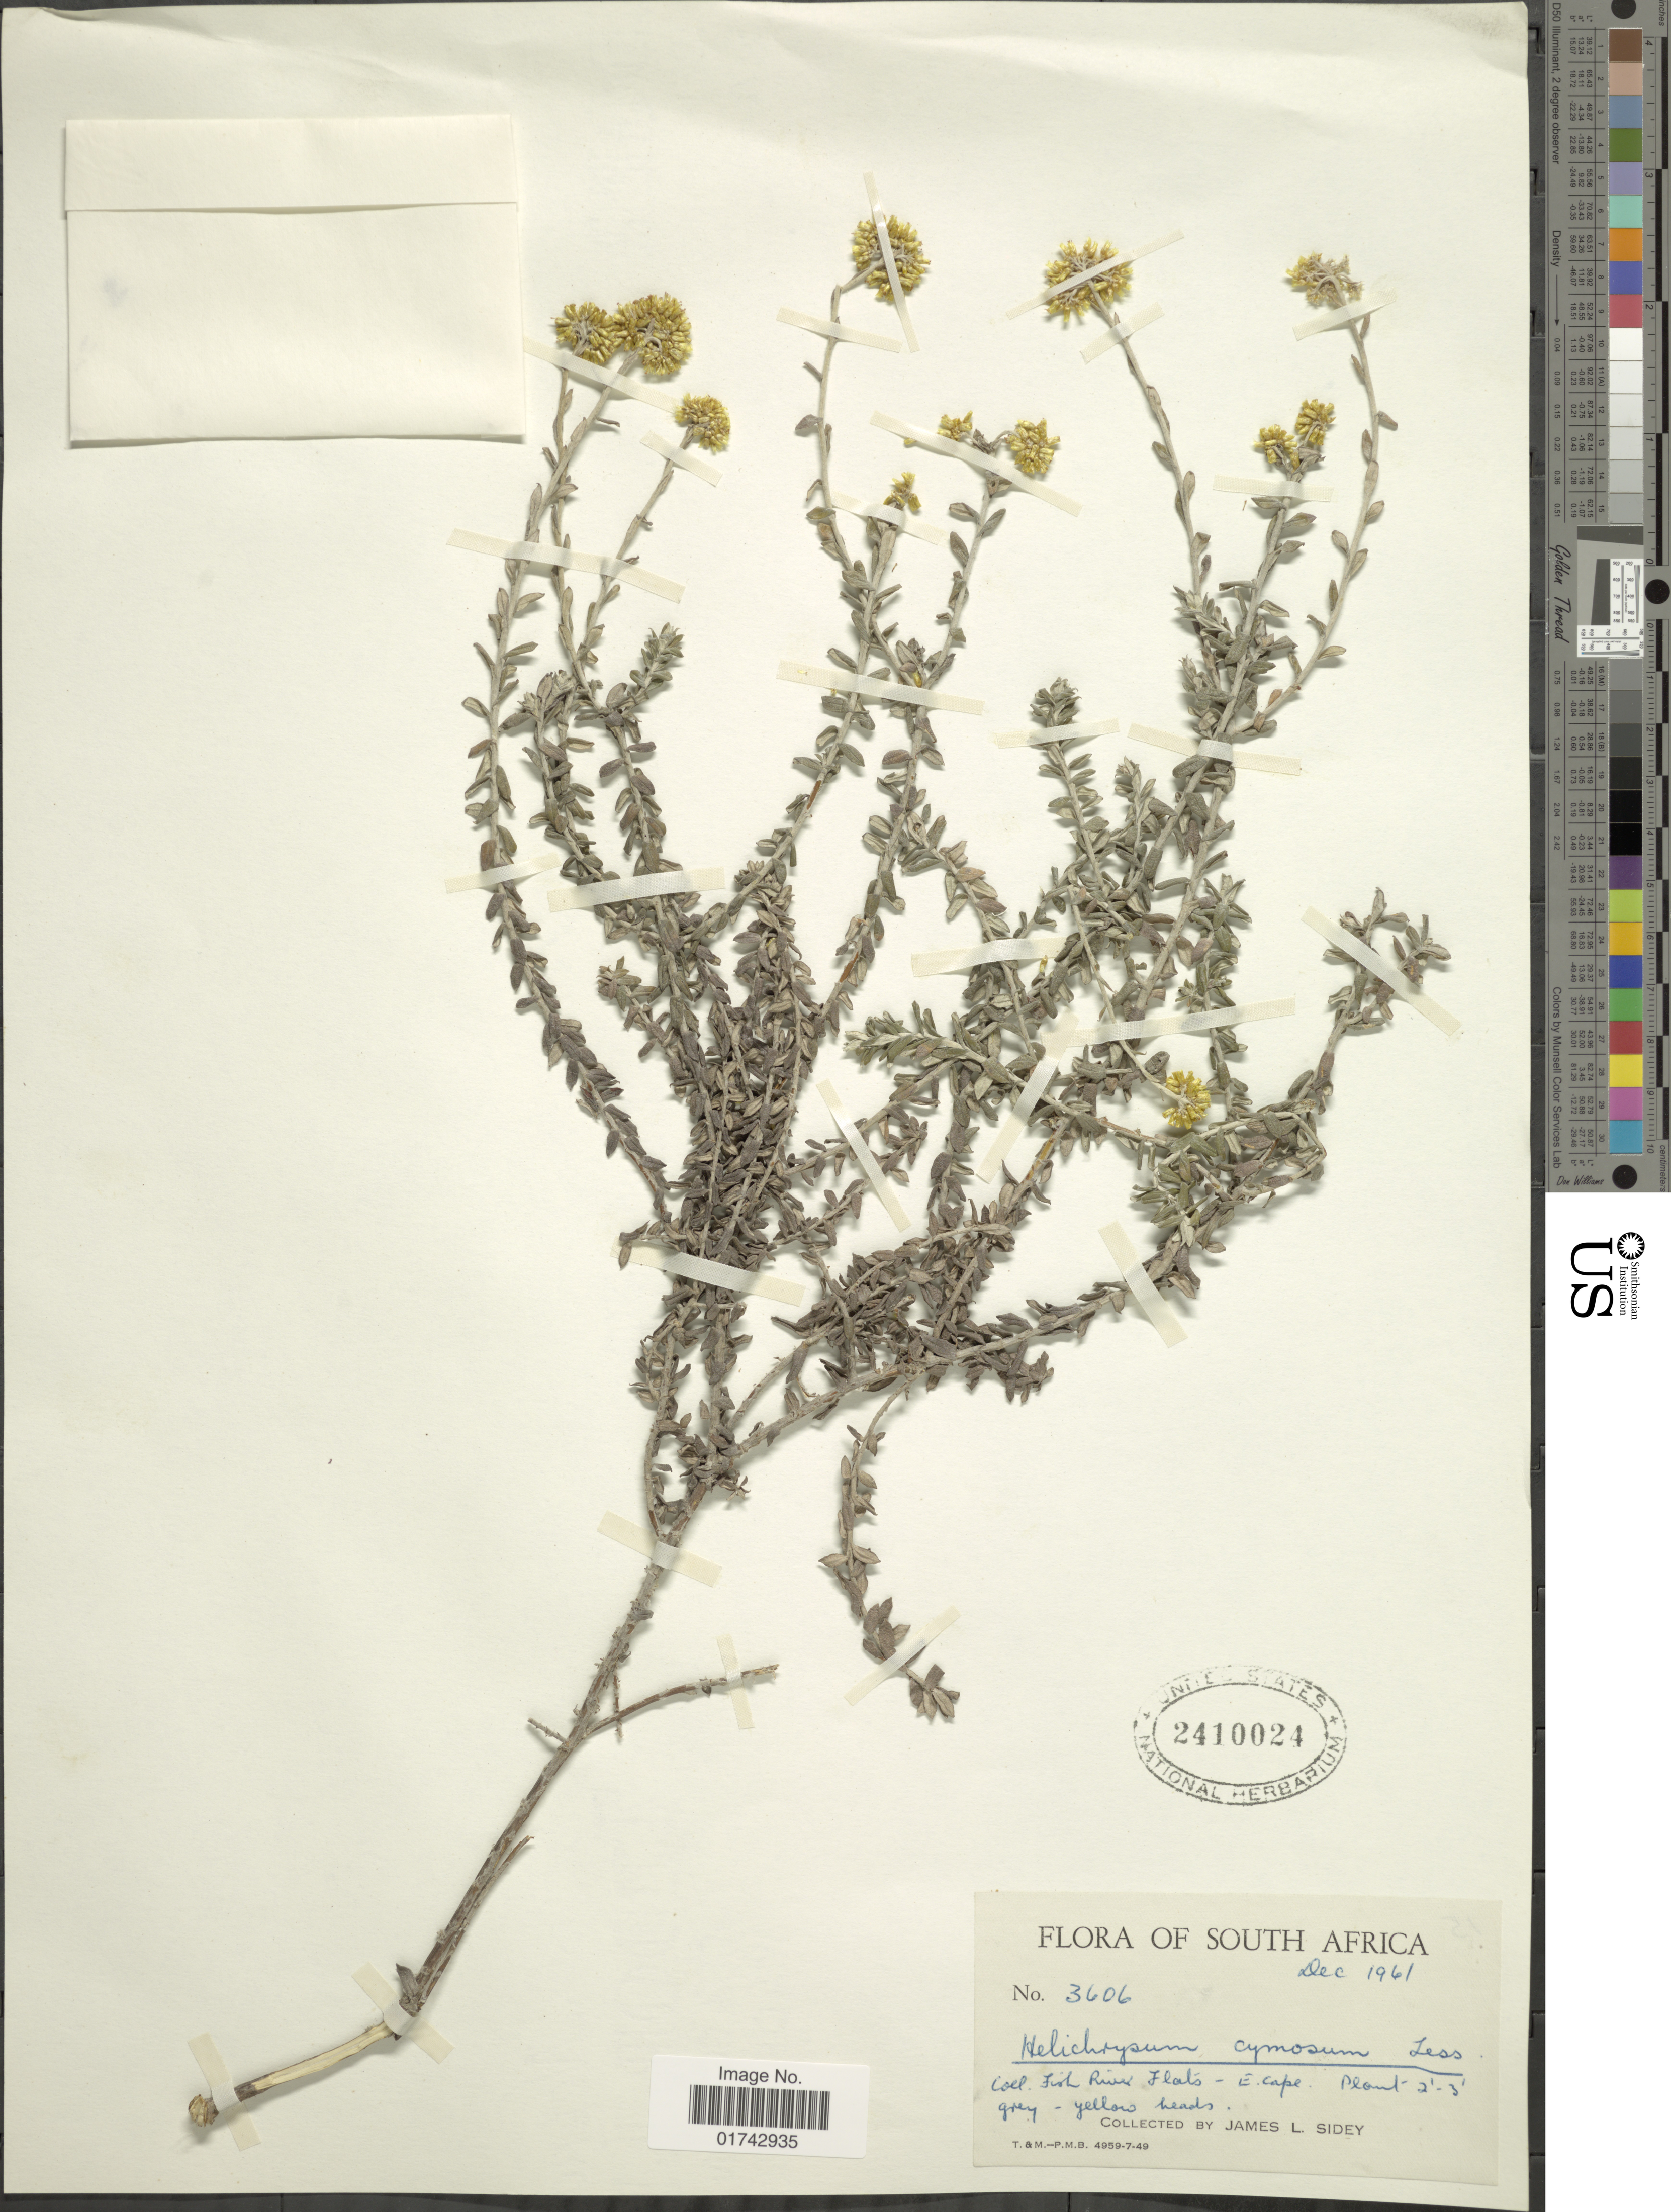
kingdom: Plantae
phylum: Tracheophyta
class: Magnoliopsida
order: Asterales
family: Asteraceae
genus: Helichrysum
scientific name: Helichrysum cymosum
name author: (L.) D. Don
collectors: J. L. Sidey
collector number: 3606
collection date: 1961-12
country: South Africa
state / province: Eastern Cape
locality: Coll. Fish River Flats - E. Cape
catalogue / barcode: US 2410024